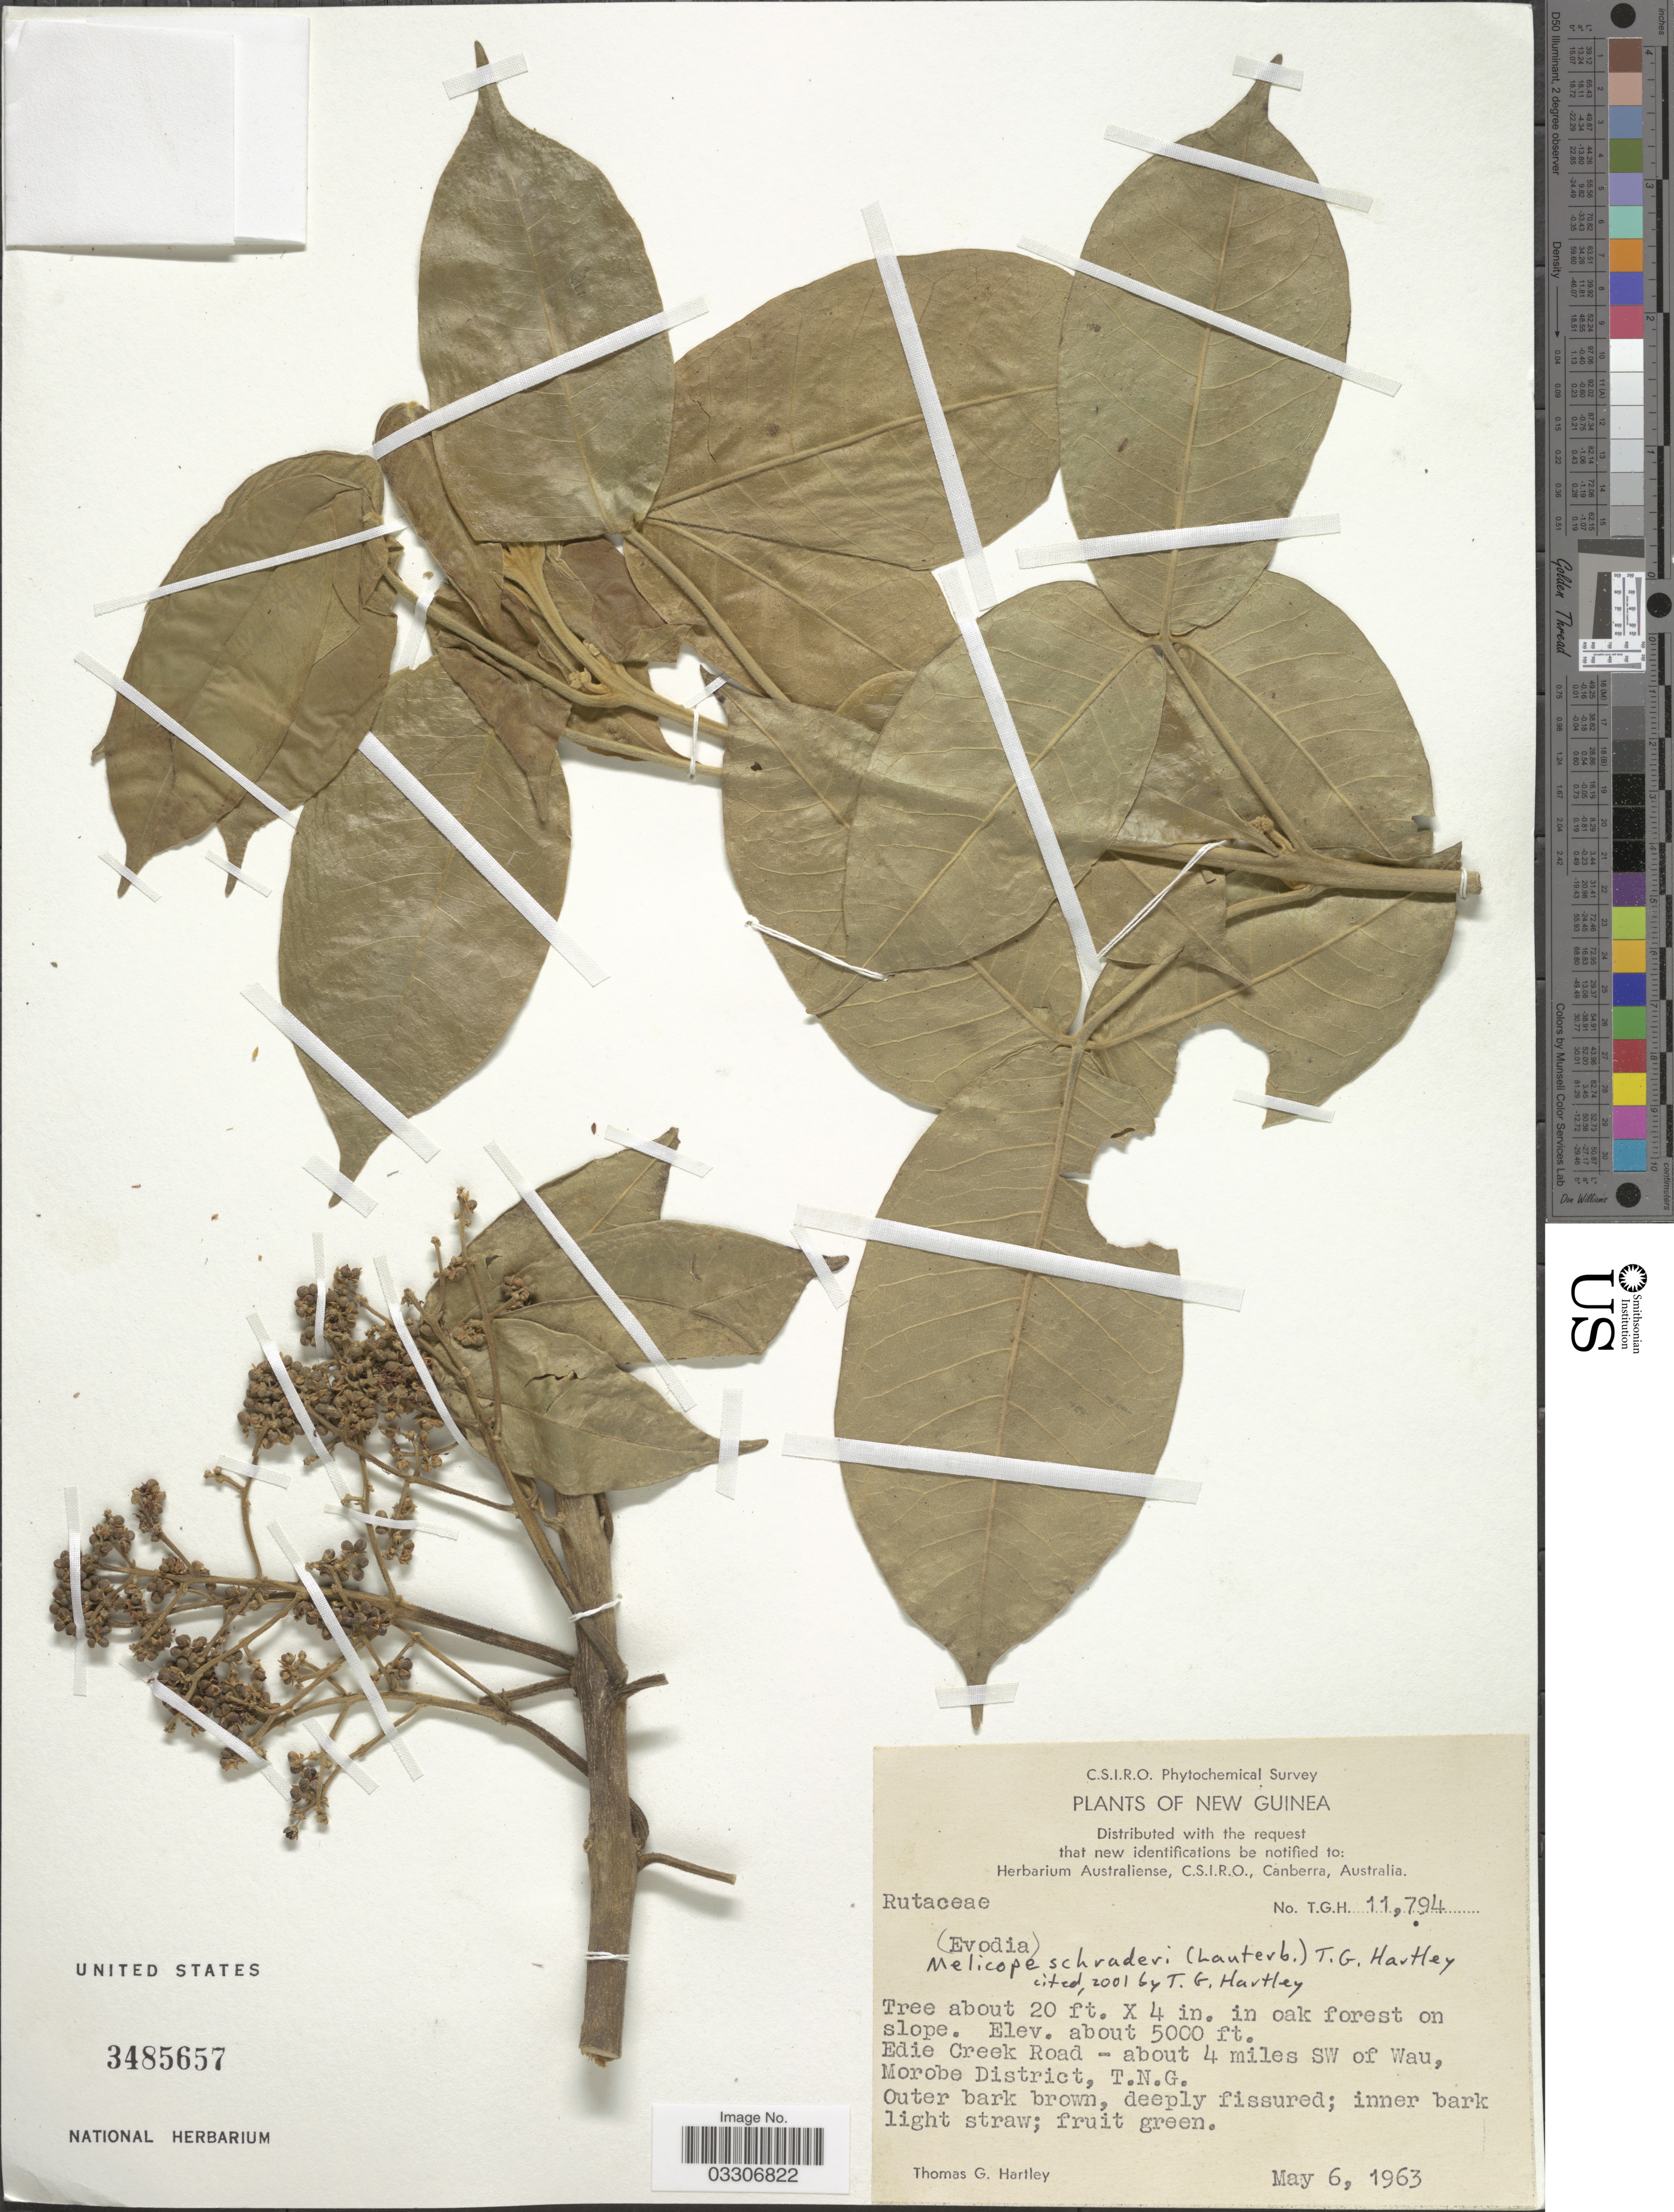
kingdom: Plantae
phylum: Tracheophyta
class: Magnoliopsida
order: Sapindales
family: Rutaceae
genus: Melicope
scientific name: Melicope schraderi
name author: (Lauterb.) T.G. Hartley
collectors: T. G. Hartley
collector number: T.G.H. 11794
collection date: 1963-05-06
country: Papua New Guinea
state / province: Morobe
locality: New Guinea. Edie Creek Road - about 4 miles SW of Wau, Morobe District, T.N.G.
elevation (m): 1524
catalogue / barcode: US 3485657